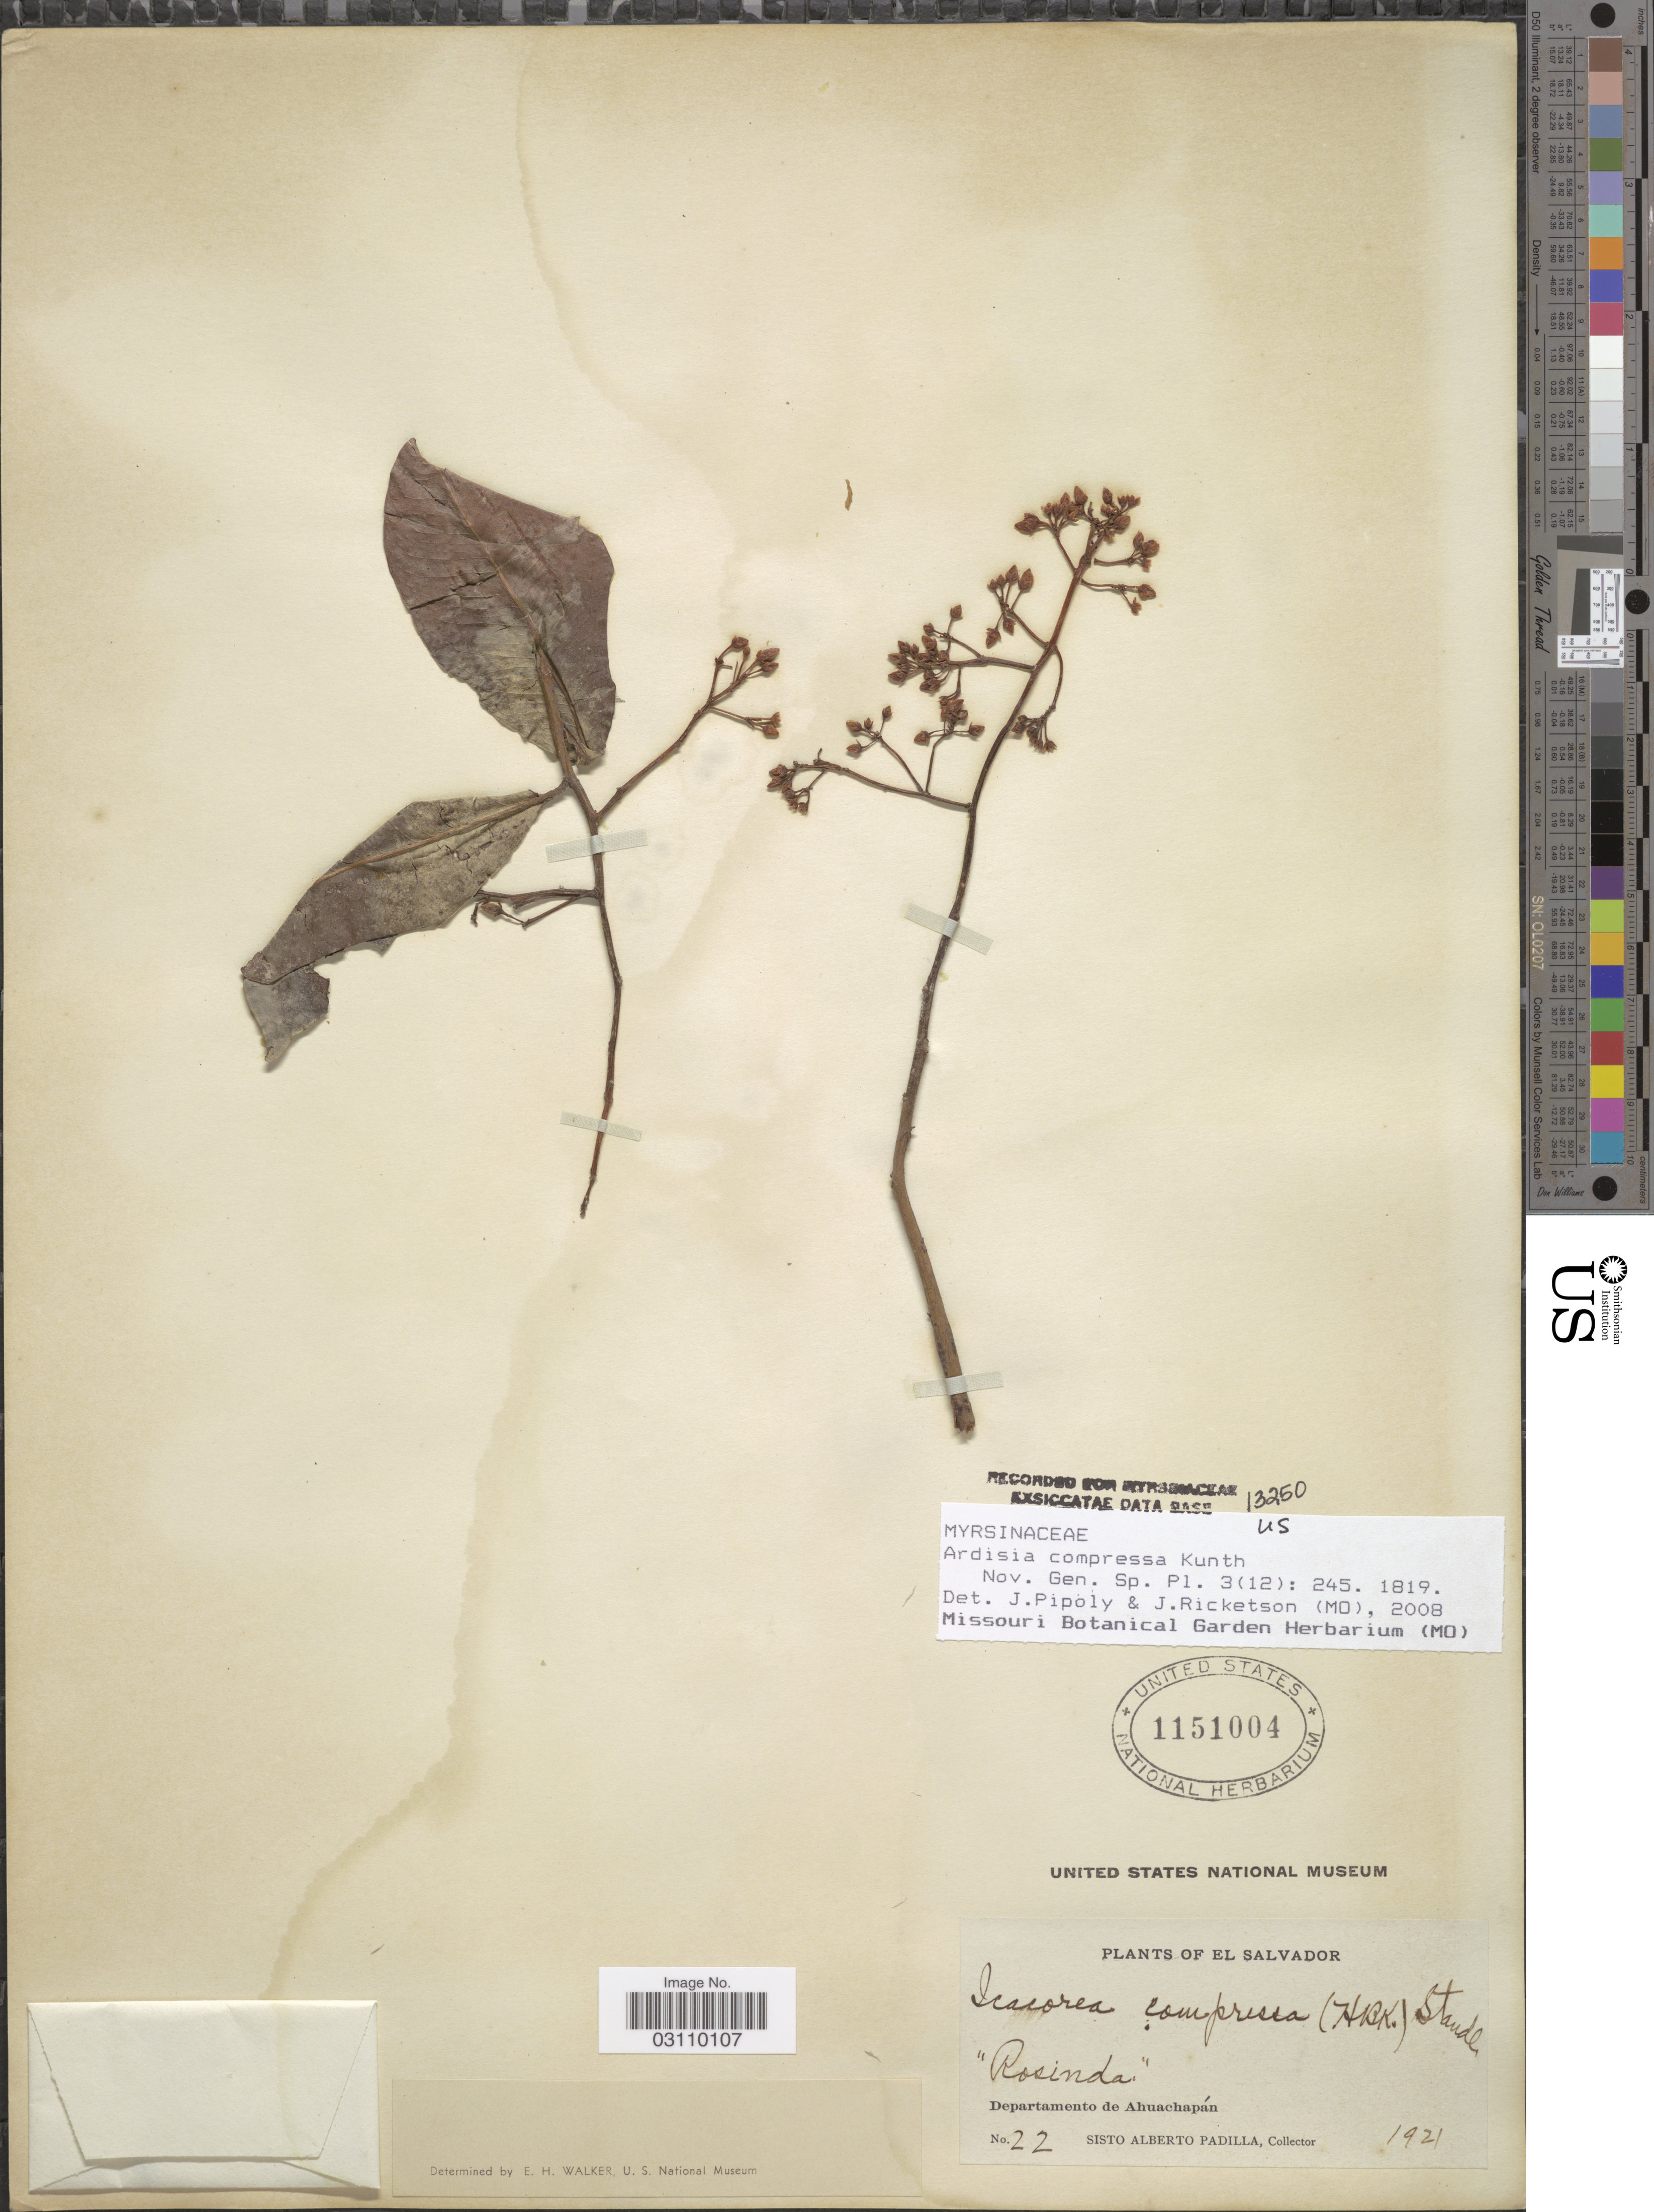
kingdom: Plantae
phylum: Tracheophyta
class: Magnoliopsida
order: Ericales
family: Primulaceae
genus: Ardisia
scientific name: Ardisia compressa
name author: Kunth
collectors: S. A. Padilla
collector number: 22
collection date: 1921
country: El Salvador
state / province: Ahuachapan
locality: Departamento de Ahuachapán.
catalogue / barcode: US 1151004